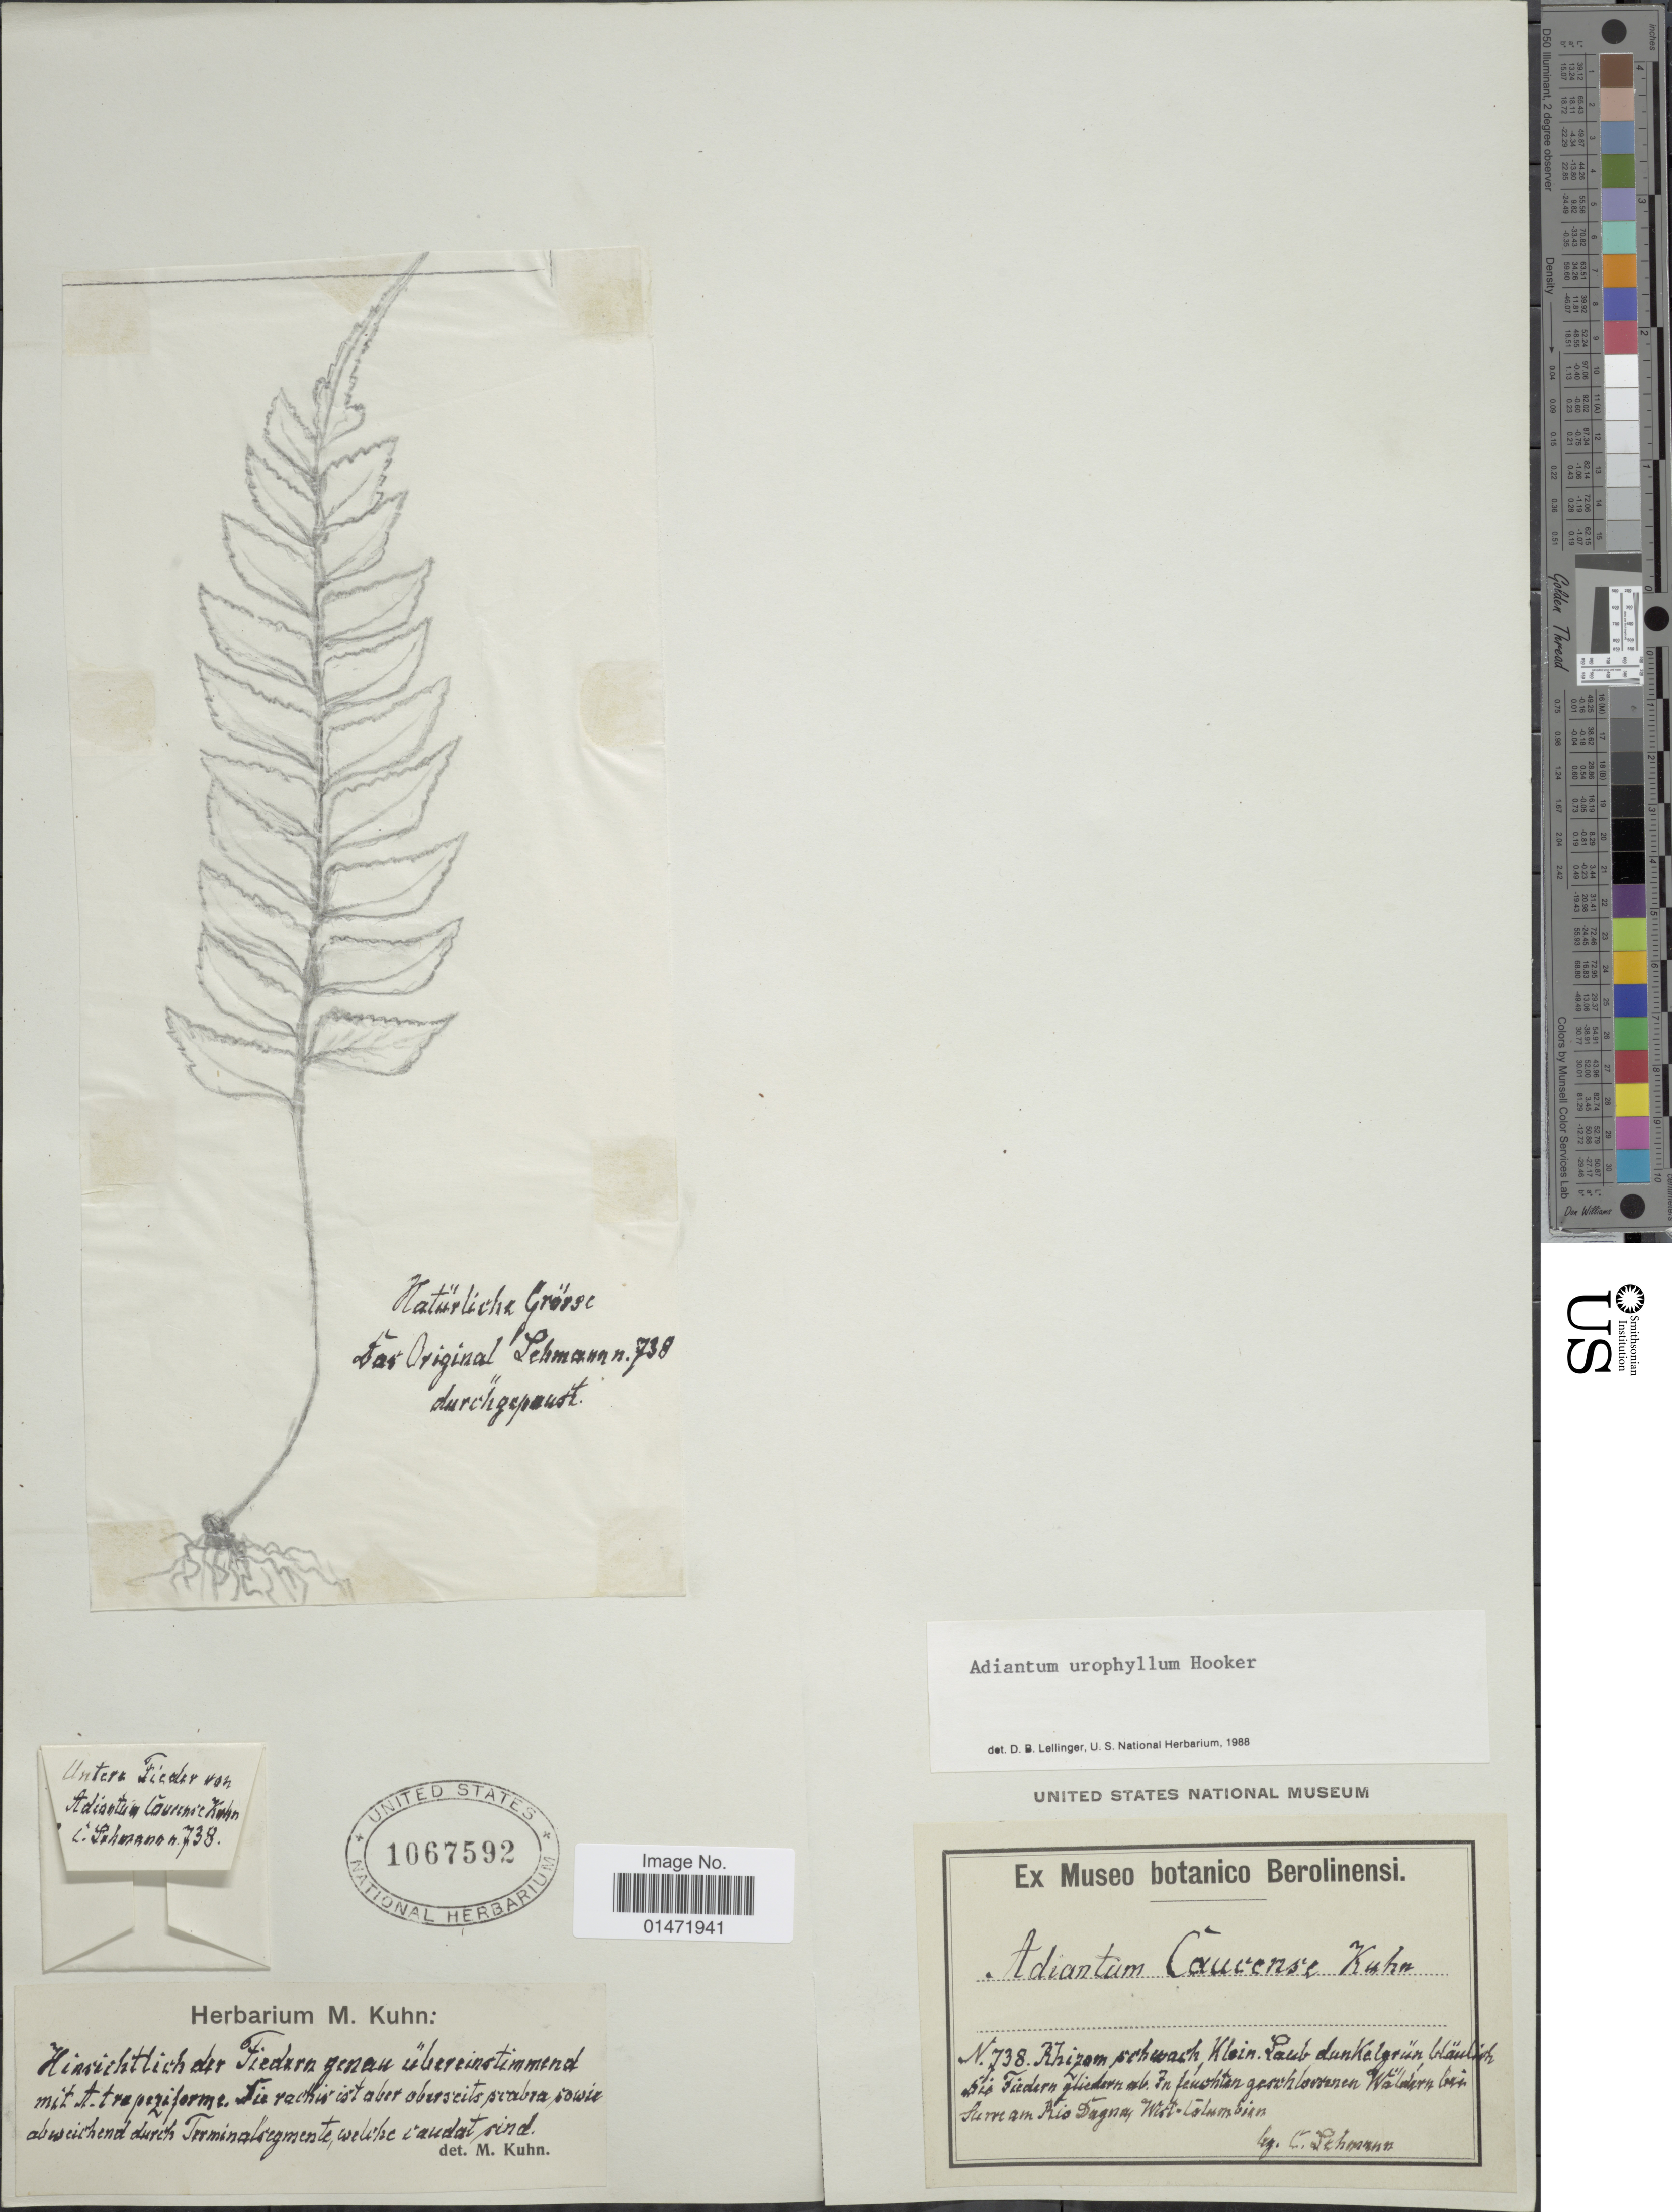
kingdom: Plantae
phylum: Tracheophyta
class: Polypodiopsida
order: Polypodiales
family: Pteridaceae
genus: Adiantum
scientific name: Adiantum urophyllum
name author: Hook.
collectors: C. Lehmann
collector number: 738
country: Colombia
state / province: Valle del Cauca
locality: Rhizon schwach Klein. Laub dunkelgrün bläuch Sid Fiedern gliedern mb. In feuchten geschlossenen Wäldern bei Sum am Rio Dagna, West-Columbian. [interpreted]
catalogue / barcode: US 1067592